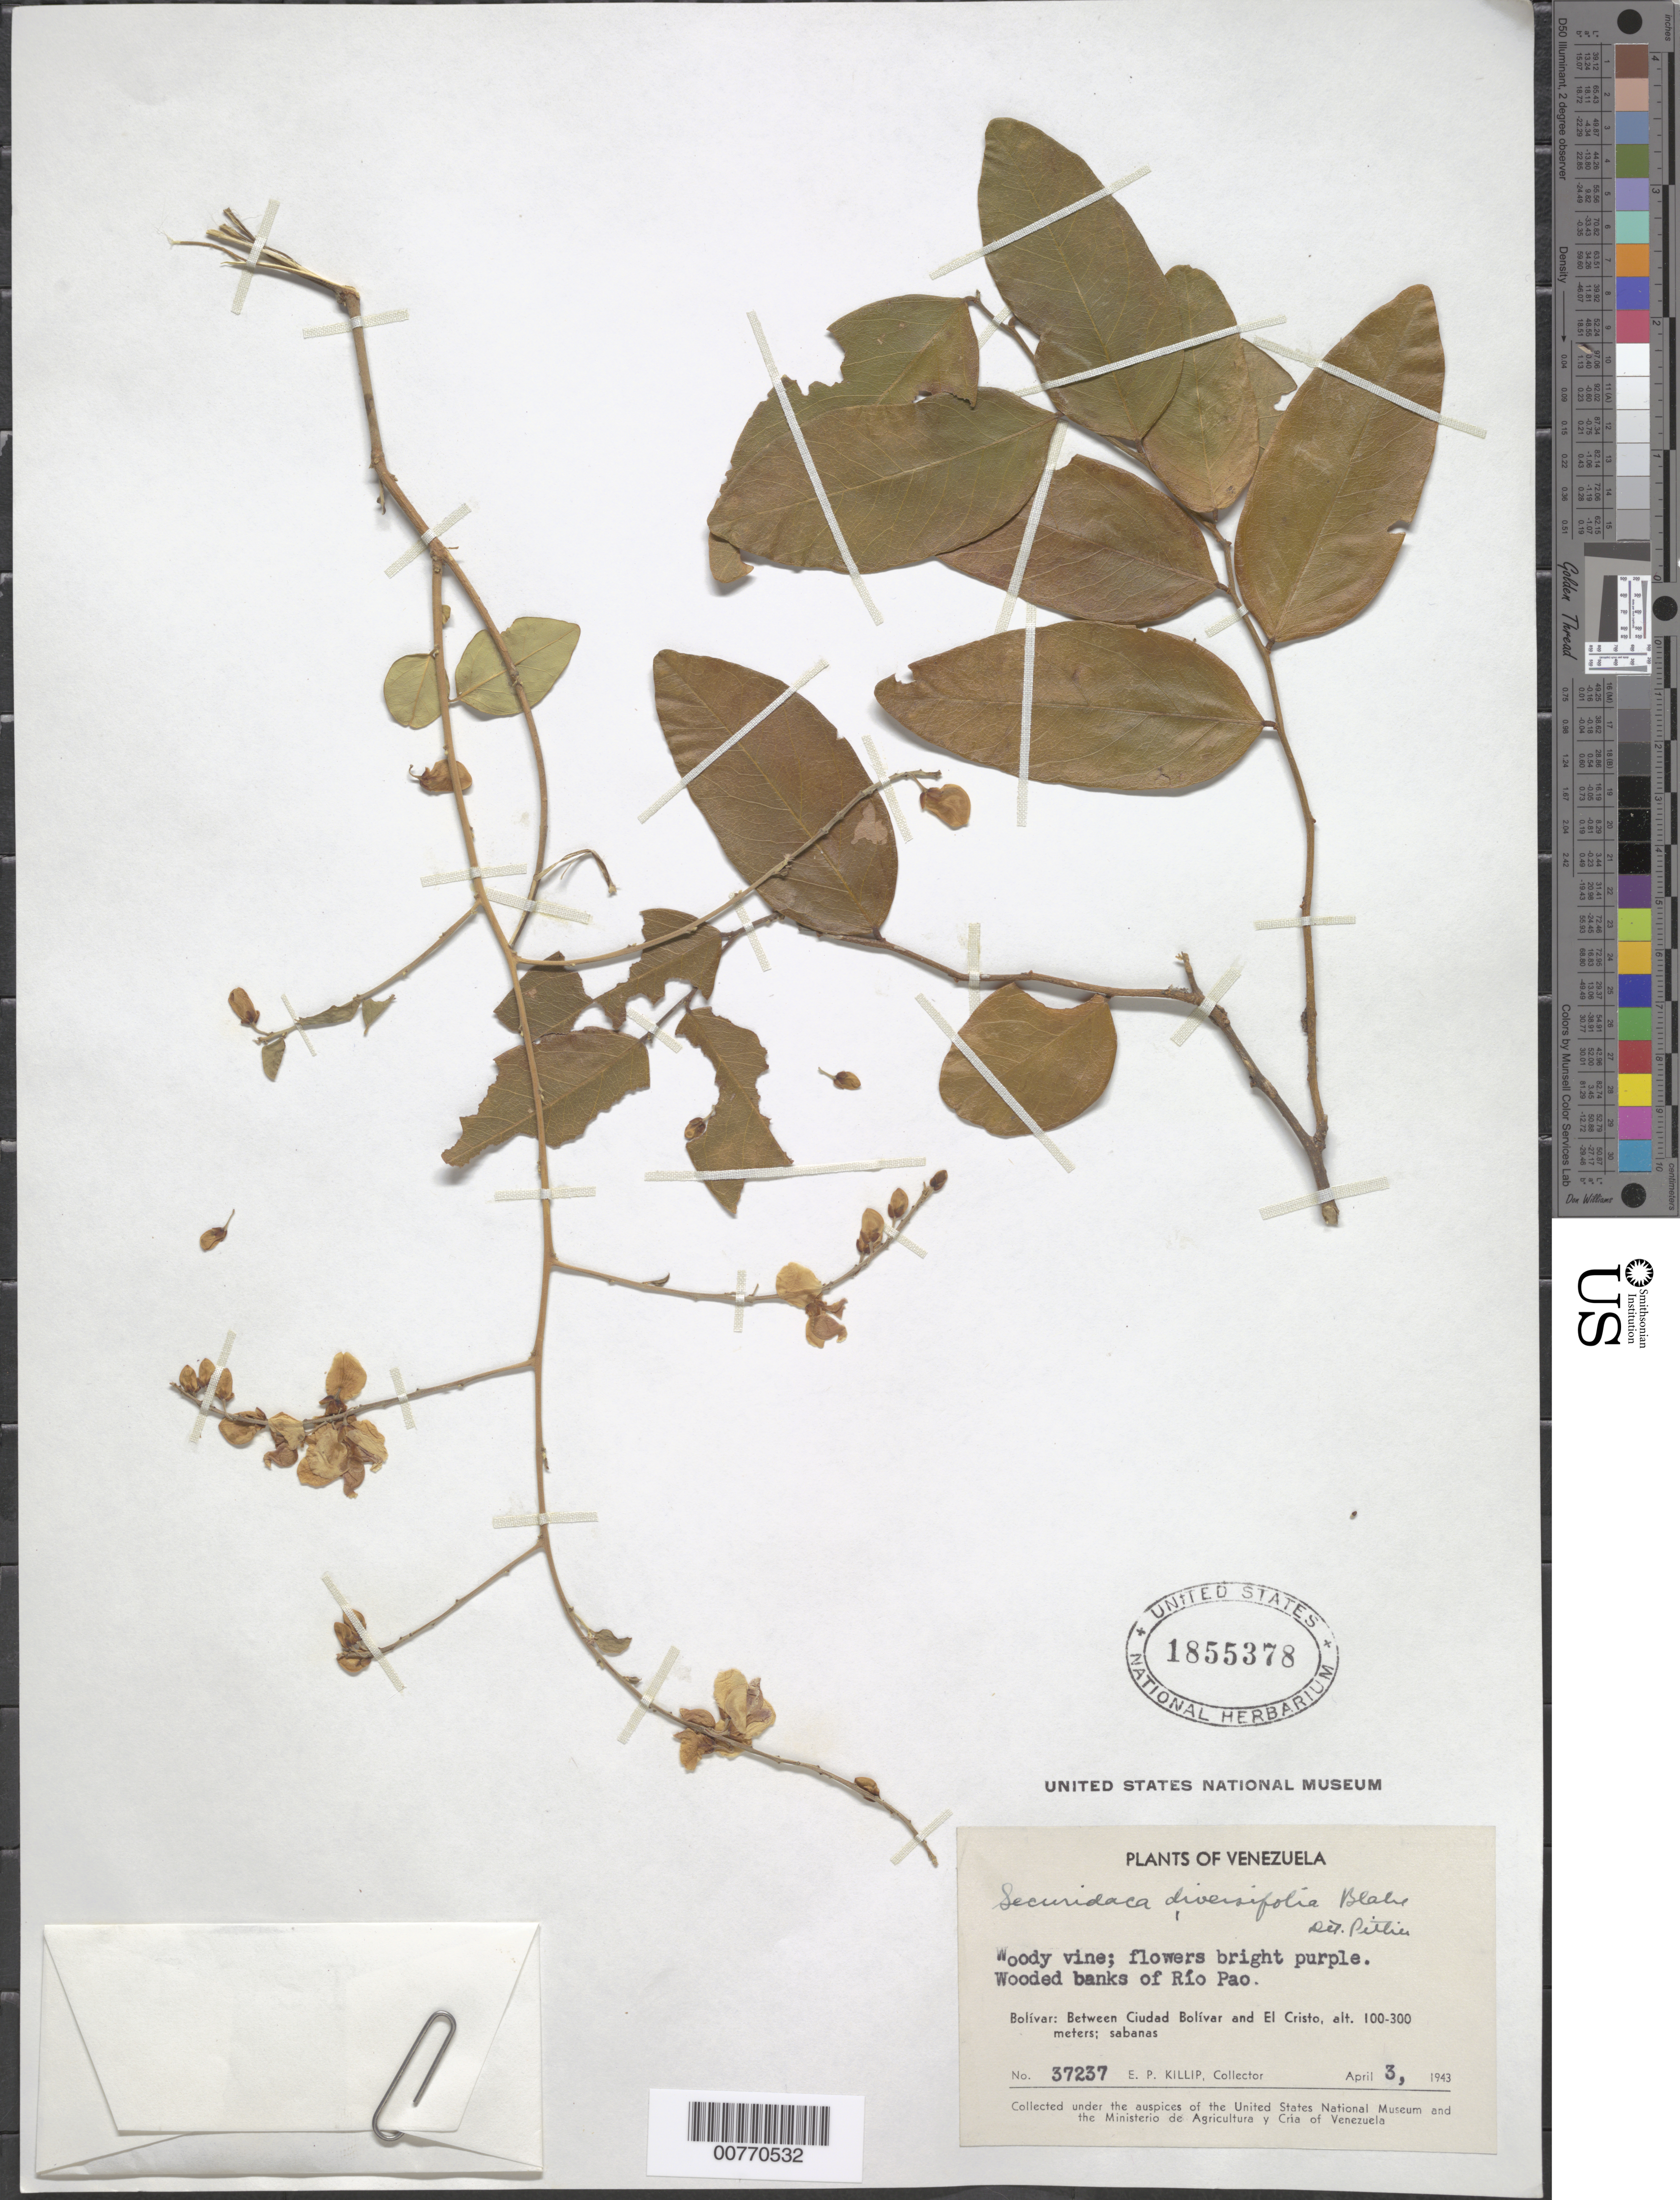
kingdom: Plantae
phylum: Tracheophyta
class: Magnoliopsida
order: Fabales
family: Polygalaceae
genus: Securidaca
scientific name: Securidaca diversifolia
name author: (L.) S.F. Blake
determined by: Pittier, Henri F.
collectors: E. P. Killip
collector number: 37237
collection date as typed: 3-Apr-43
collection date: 1943-04-03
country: Venezuela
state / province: Bolívar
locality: Ciudad Bolívar to El Cristo, Río Pao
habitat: Wooded banks of river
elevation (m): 100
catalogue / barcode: US 1855378